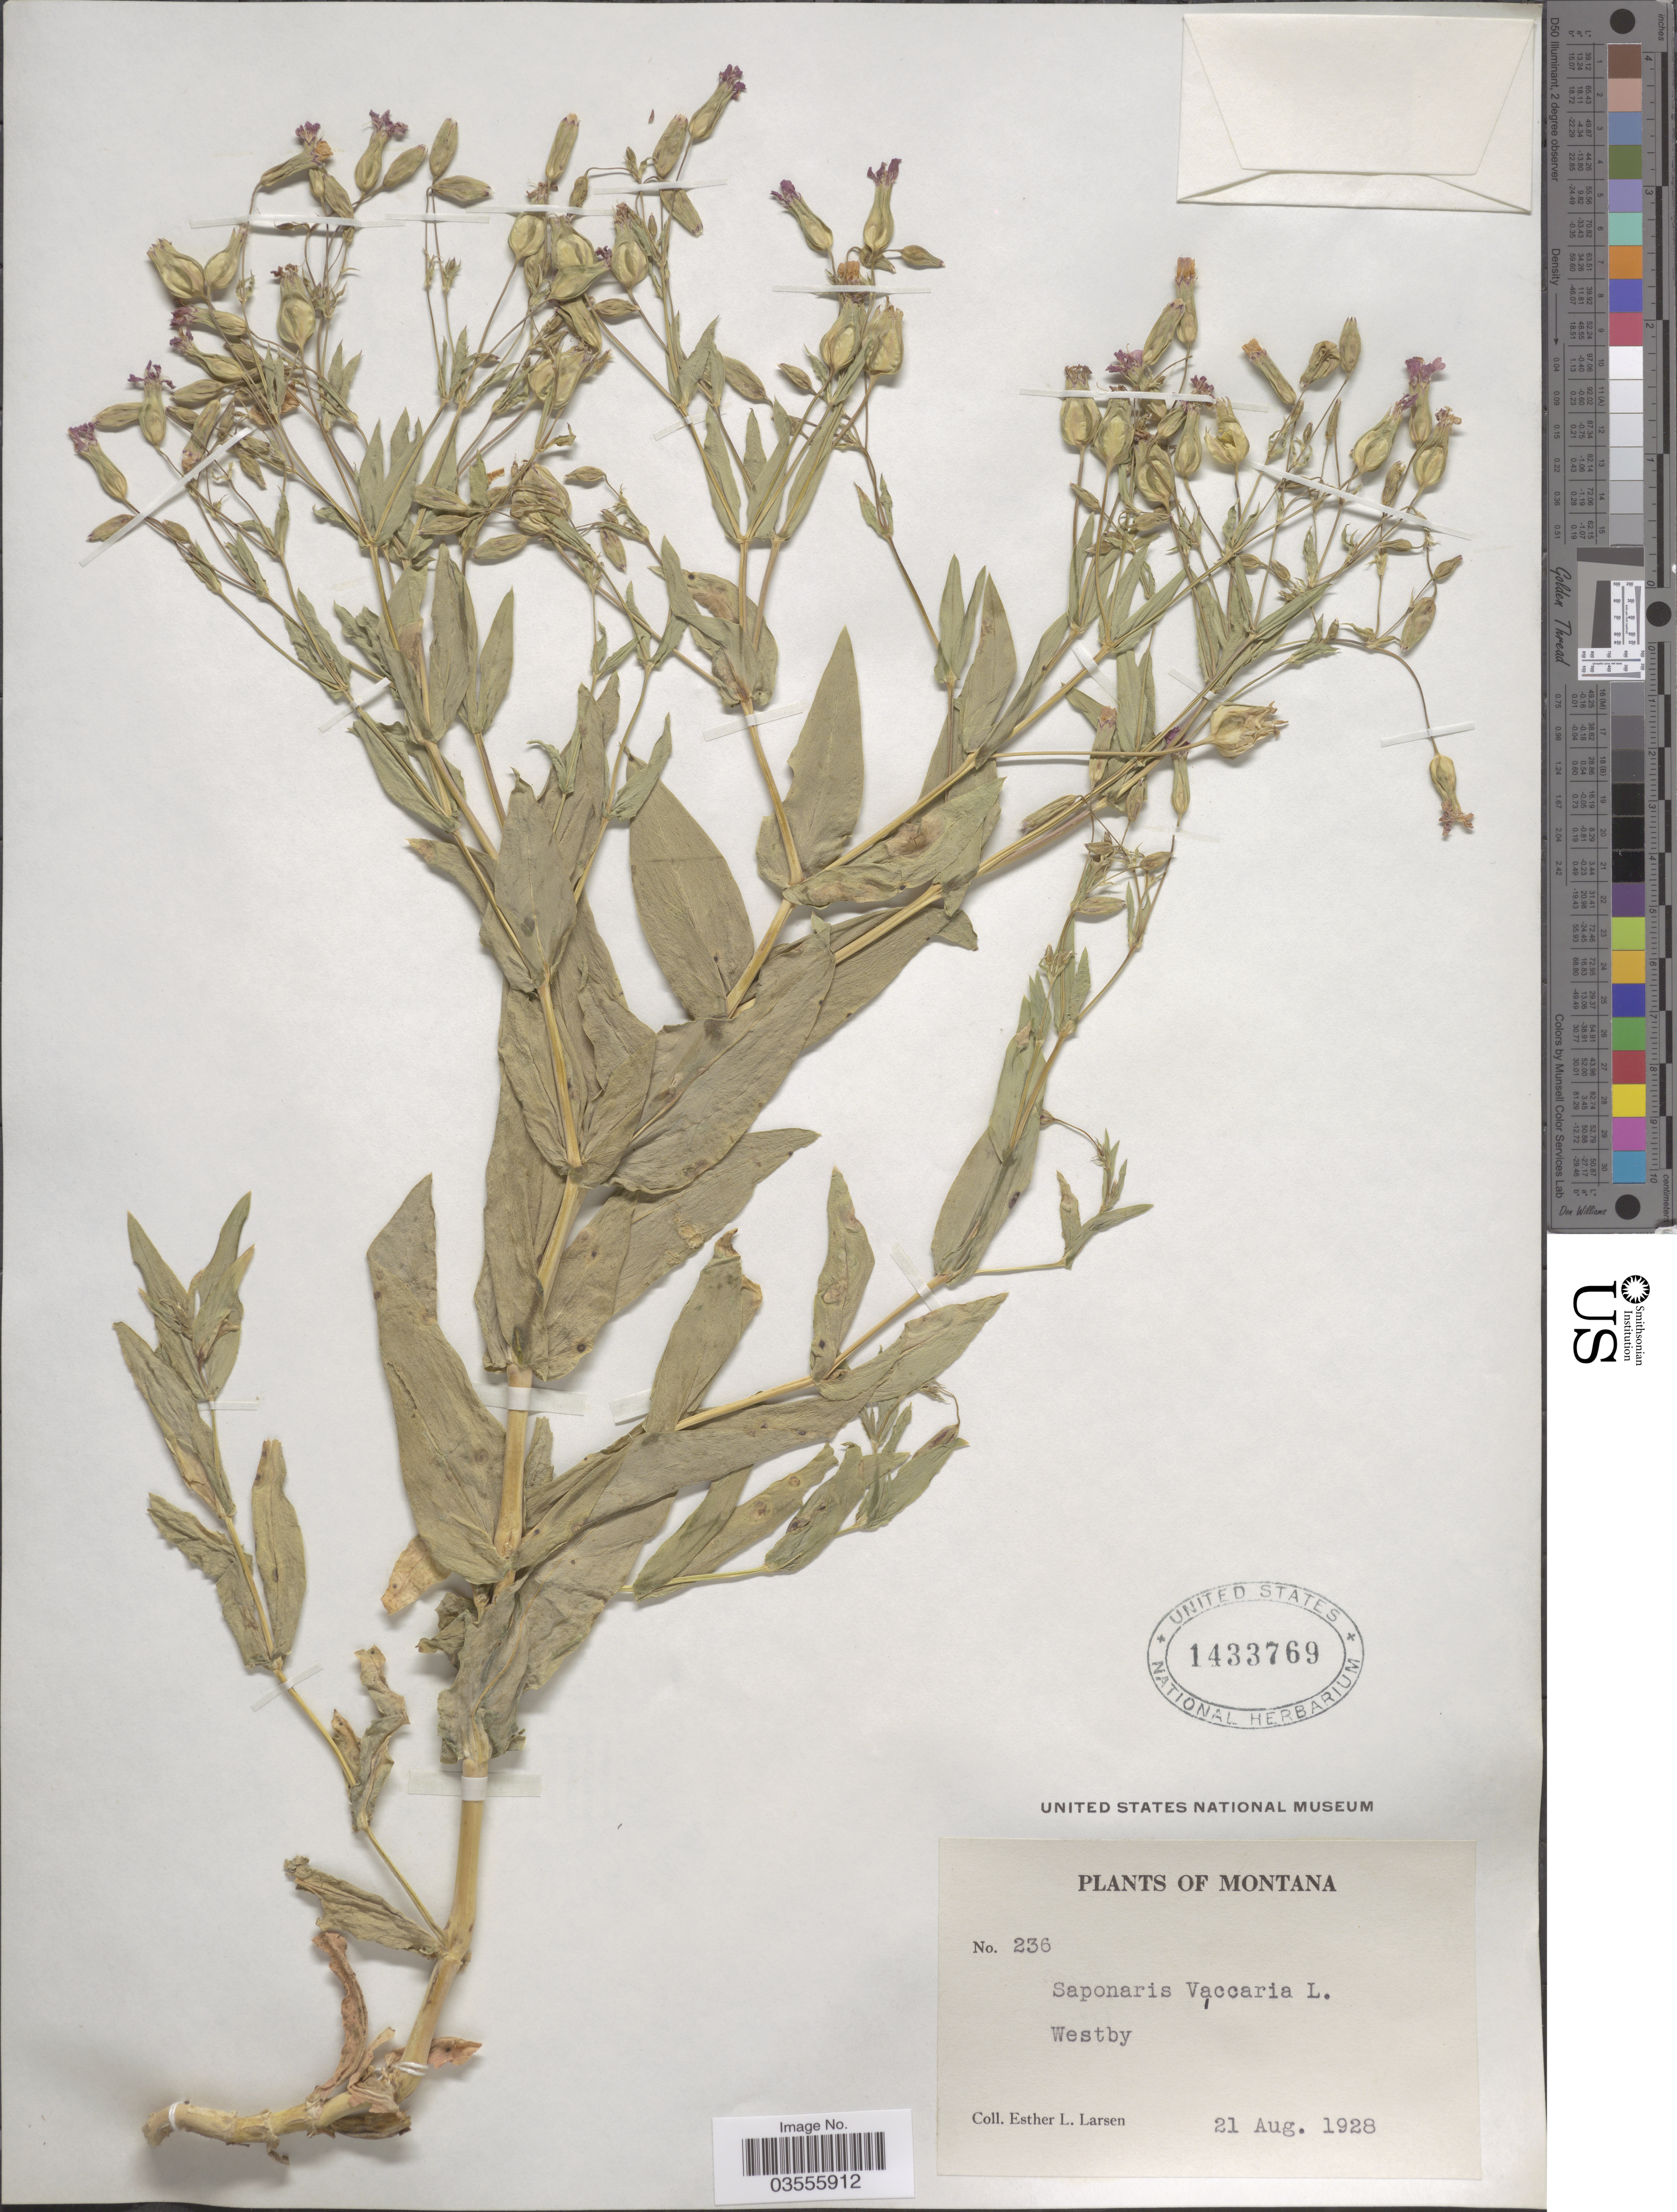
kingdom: Plantae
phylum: Tracheophyta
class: Magnoliopsida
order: Caryophyllales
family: Caryophyllaceae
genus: Gypsophila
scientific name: Gypsophila vaccaria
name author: (L.) Sm.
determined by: Strong, M. T., (US), Smithsonian Institution - National Museum of Natural History (UNITED STATES)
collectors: E. Larsen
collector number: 236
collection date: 1928-08-21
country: United States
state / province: Montana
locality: Westby.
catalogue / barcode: US 1433769